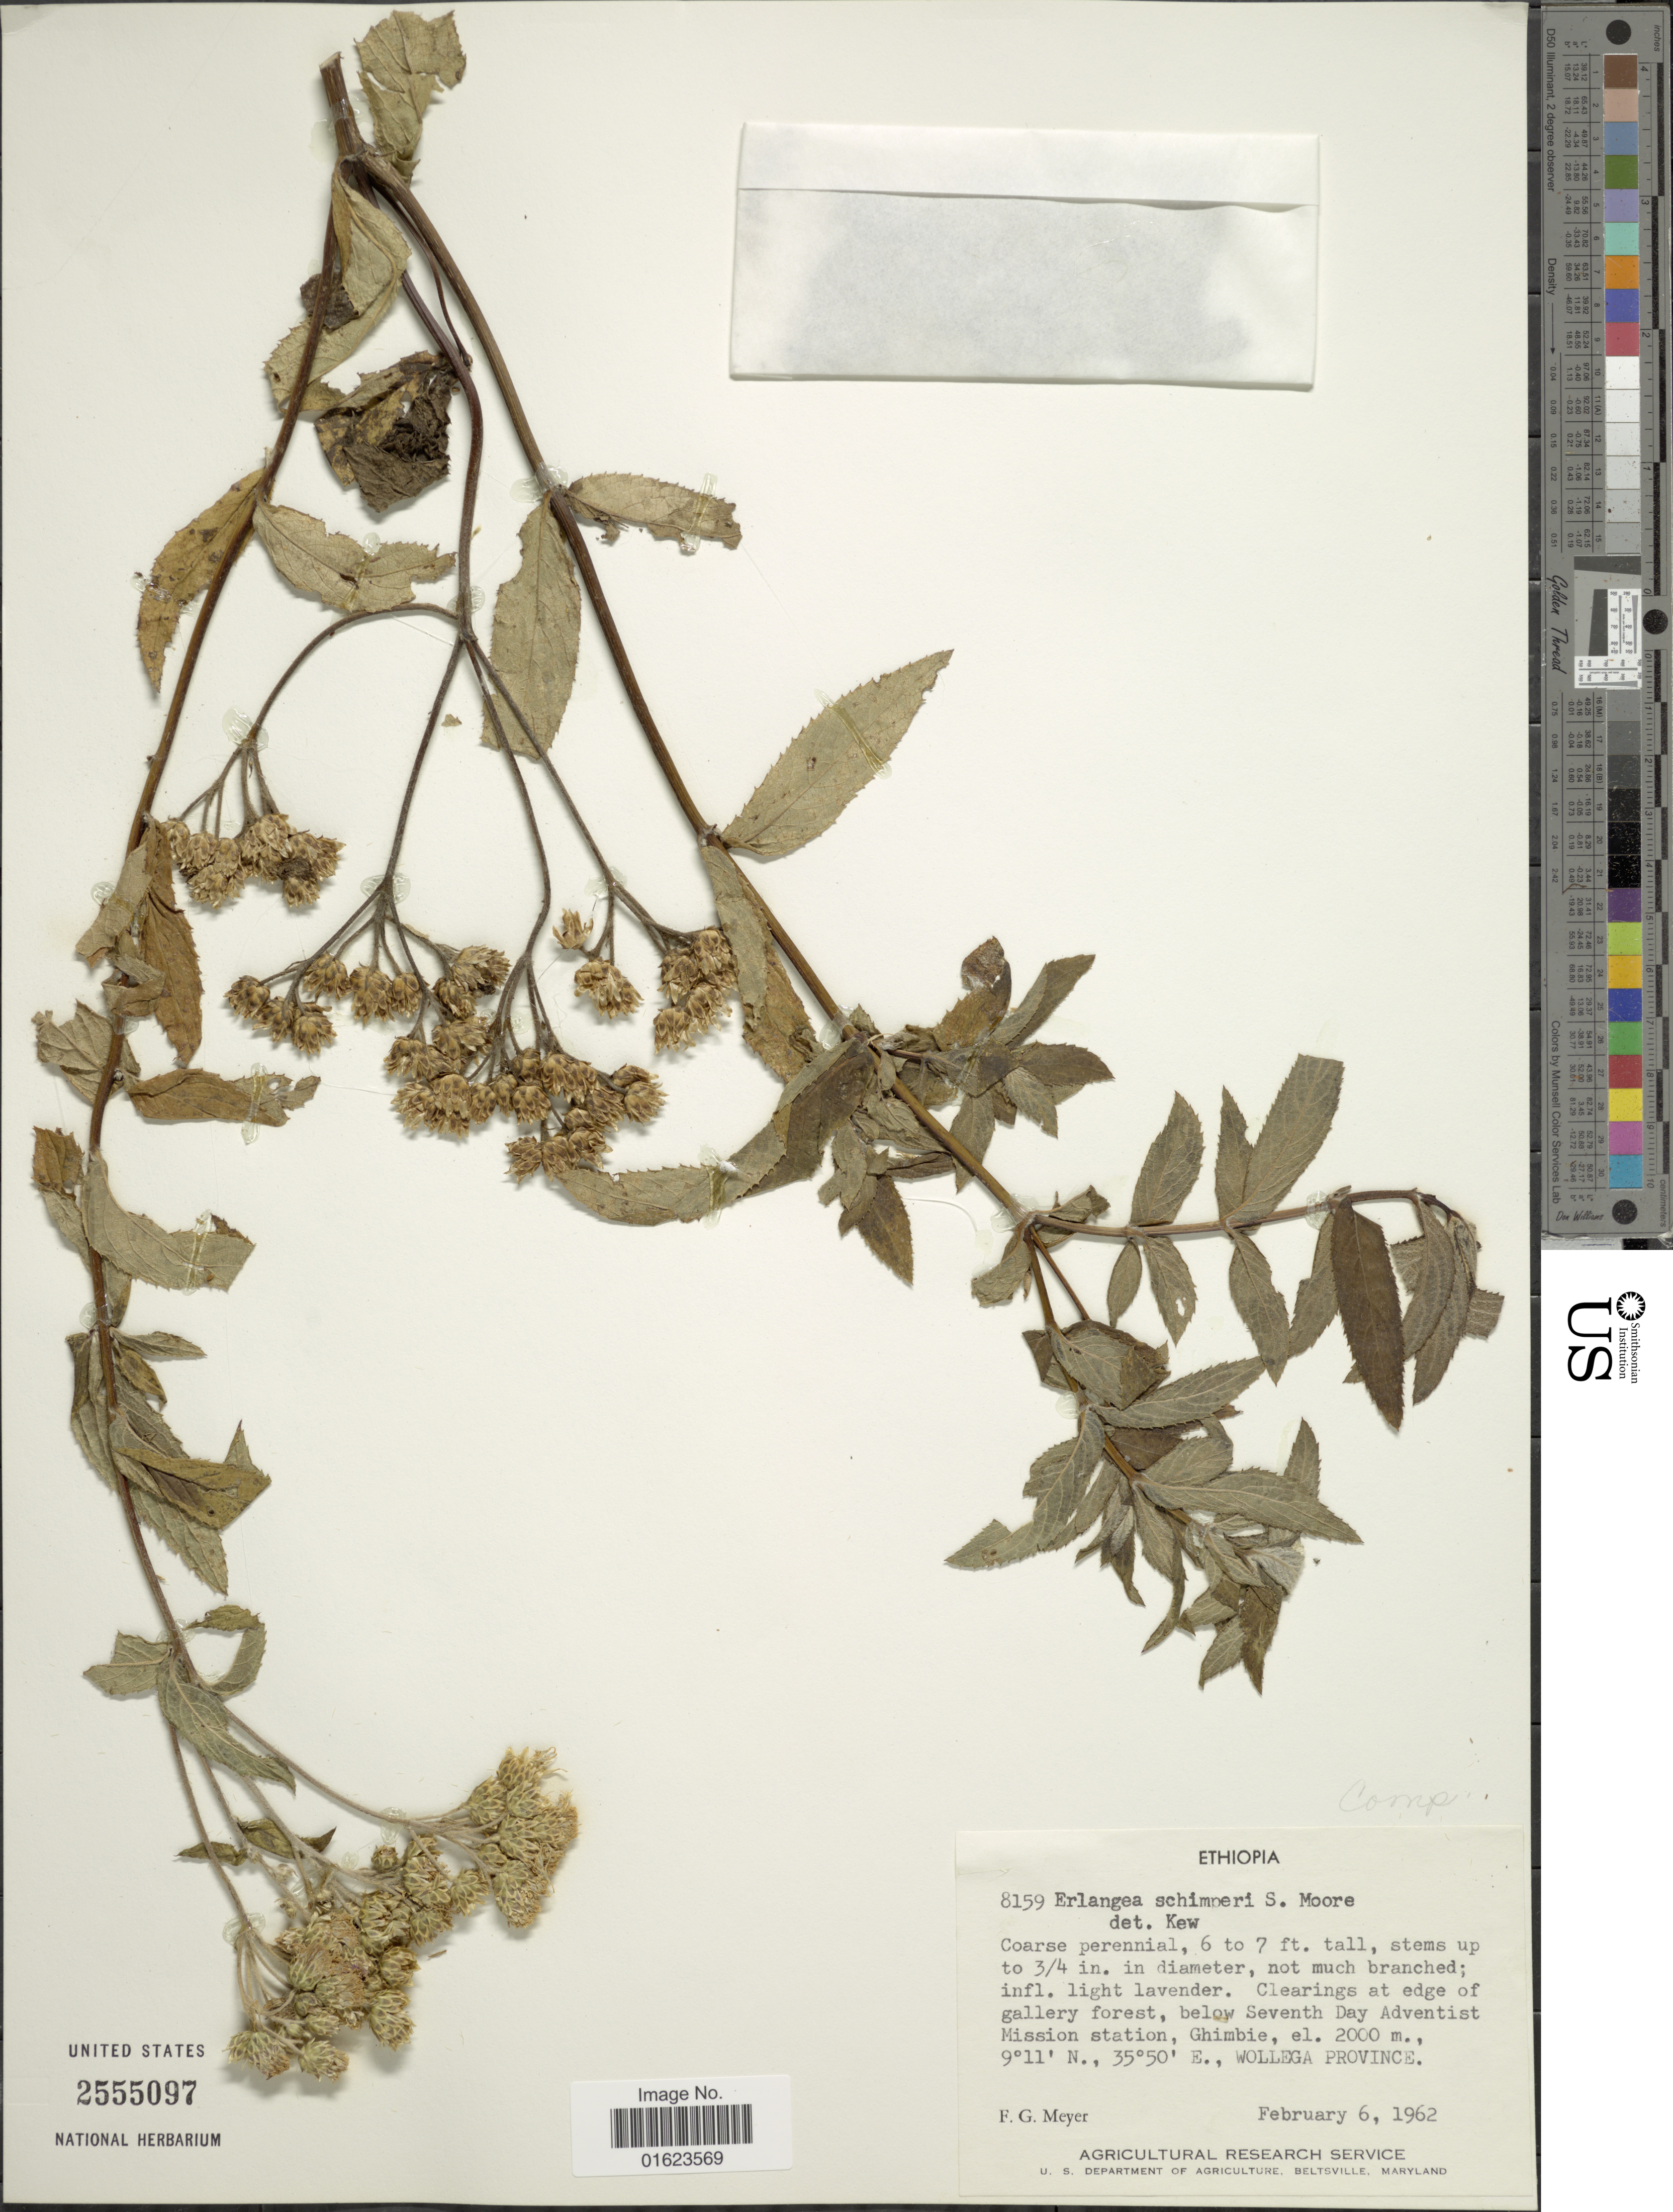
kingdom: Plantae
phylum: Tracheophyta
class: Magnoliopsida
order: Asterales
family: Asteraceae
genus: Bothriocline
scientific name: Bothriocline schimperi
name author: Oliv. & Hiern ex Benth.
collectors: F. G. Meyer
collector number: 8159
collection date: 1962-02-06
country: Ethiopia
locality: Ethiopia. Clearings at edge of gallery forest, below Seventh Day Adventist Mission station. Ghimbie.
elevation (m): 2000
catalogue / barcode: US 2555097